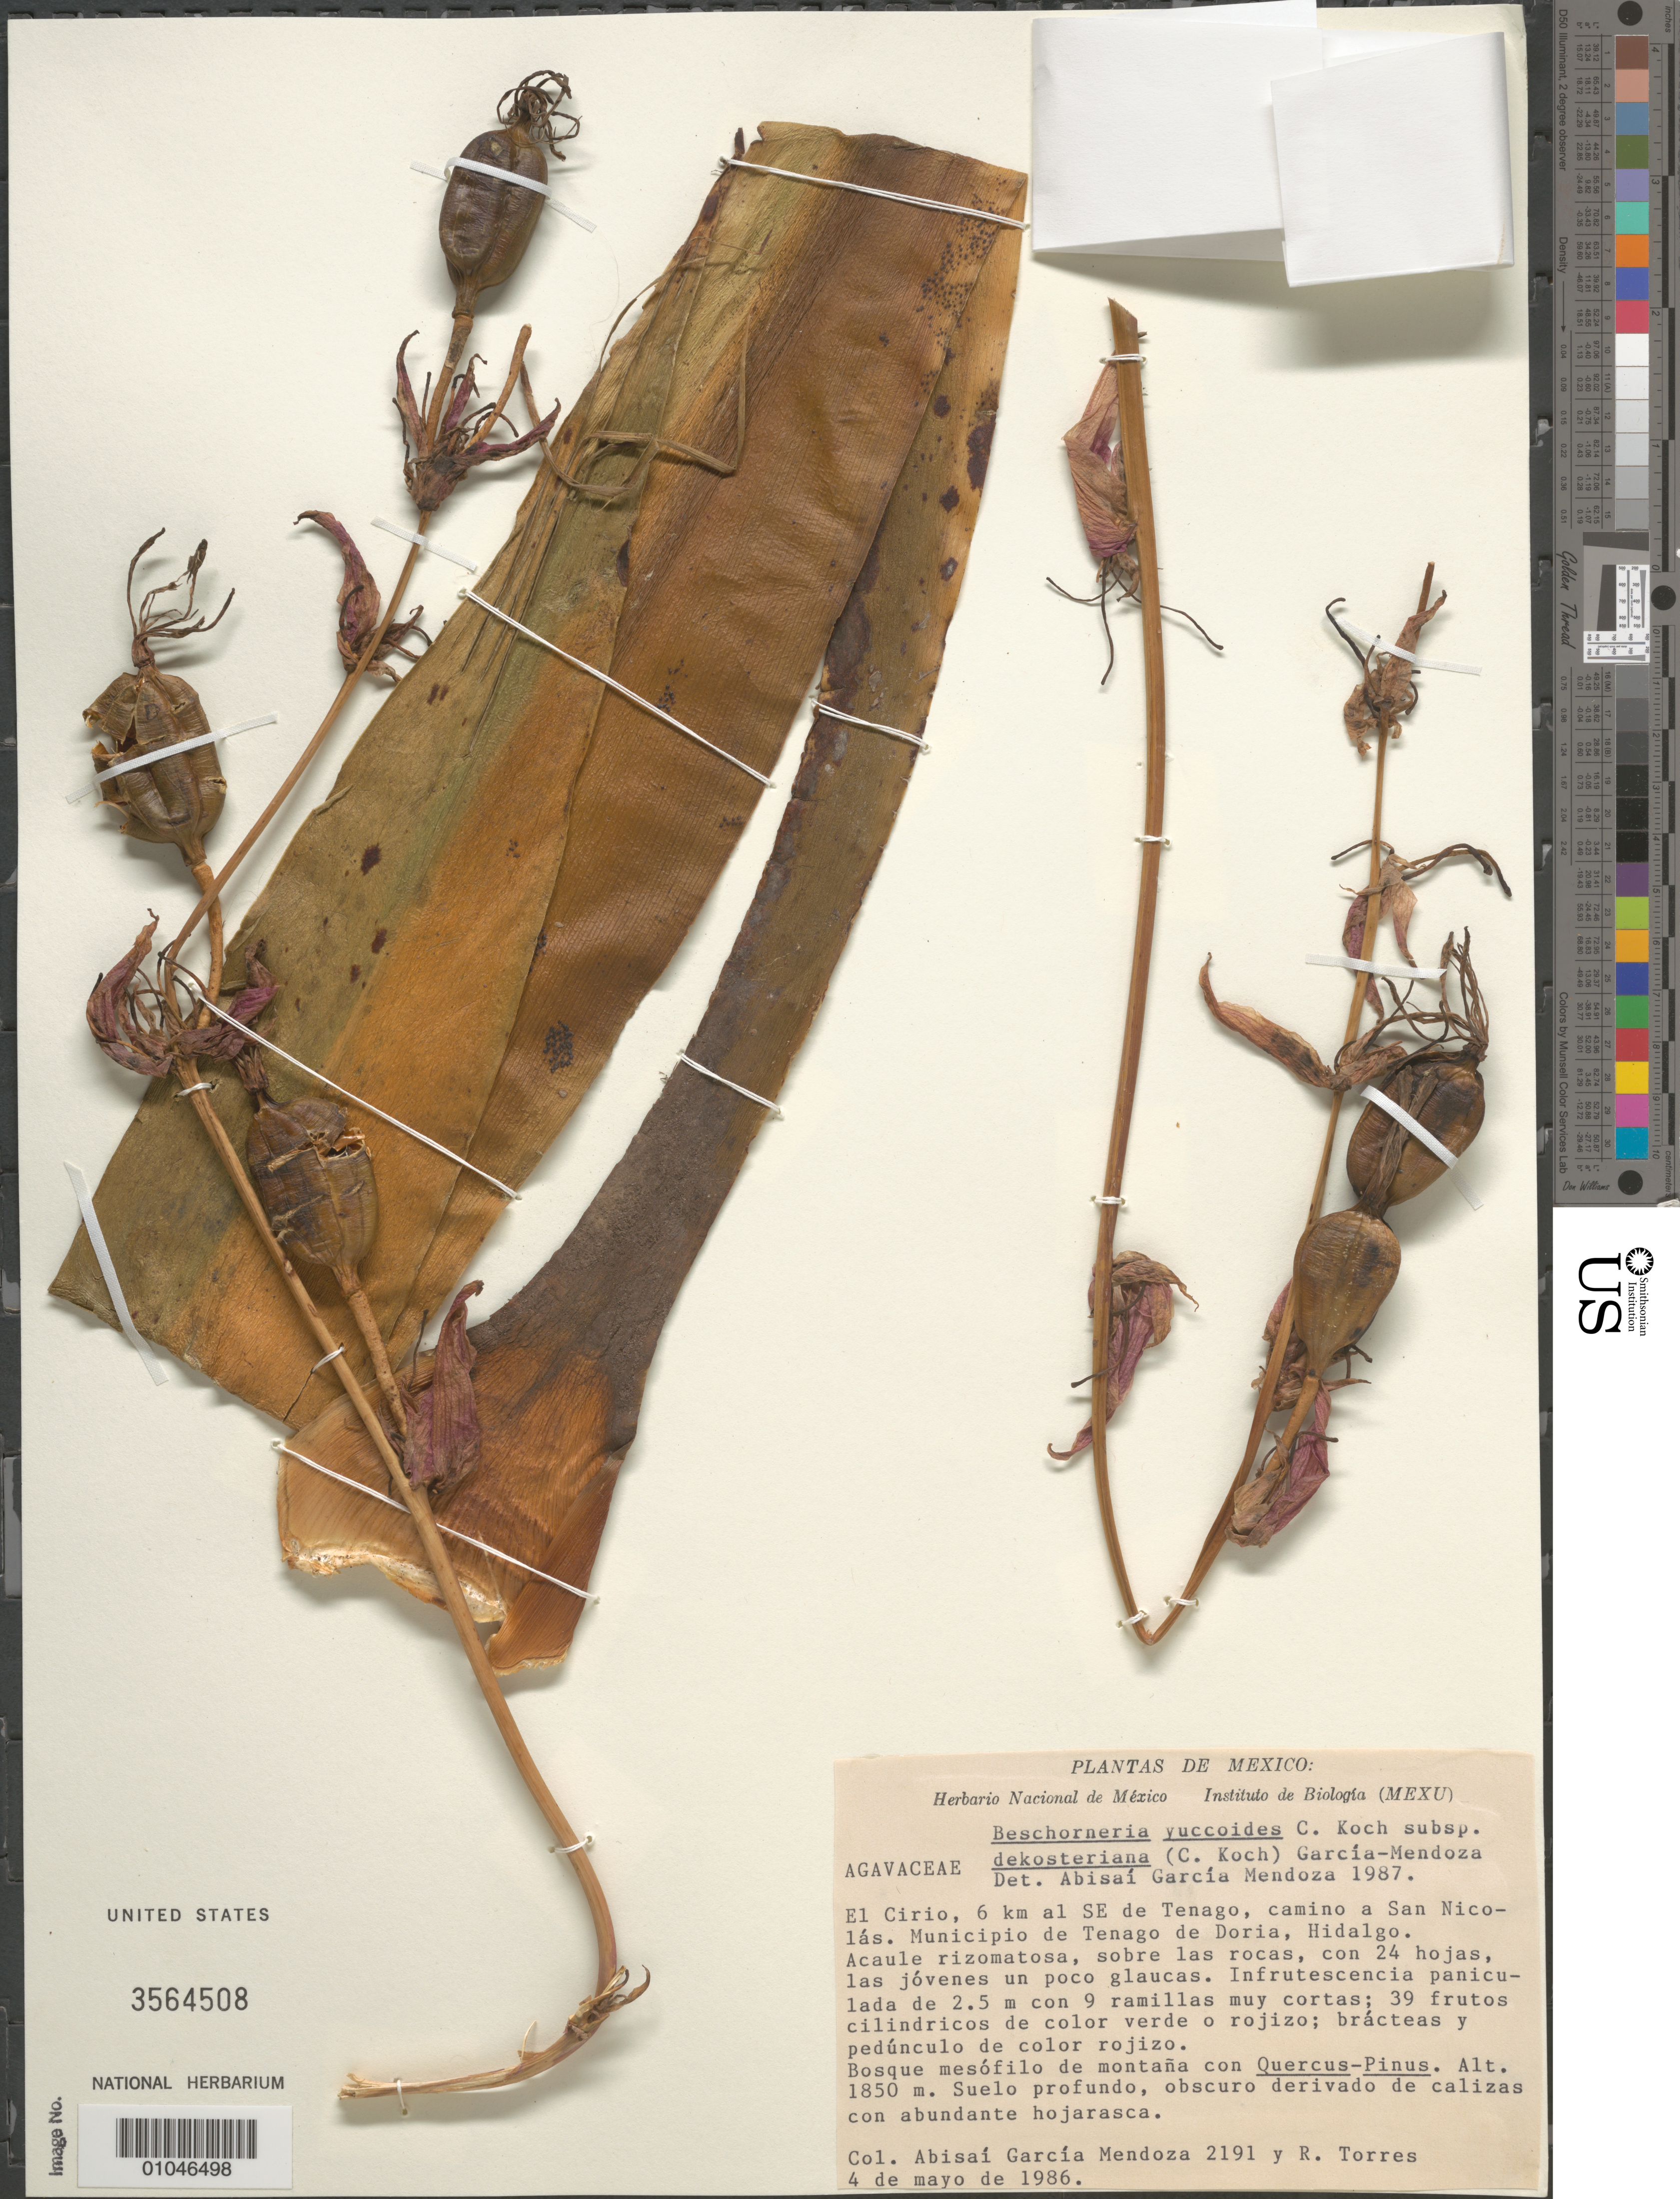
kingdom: Plantae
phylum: Tracheophyta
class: Liliopsida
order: Asparagales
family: Asparagaceae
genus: Beschorneria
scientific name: Beschorneria yuccoides subsp. dekosteriana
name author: (K. Koch) García-Mend.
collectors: M. A. Martínez Alfaro, R. Torres, R. S. Felger & P. Hiriart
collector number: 2191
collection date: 1986-05-04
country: Mexico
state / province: Hidalgo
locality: El Cirio, 6 km al SE de Tenago, camino a San Nicolas, municipio de Tenago de Doria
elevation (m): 1850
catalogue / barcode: US 3564508